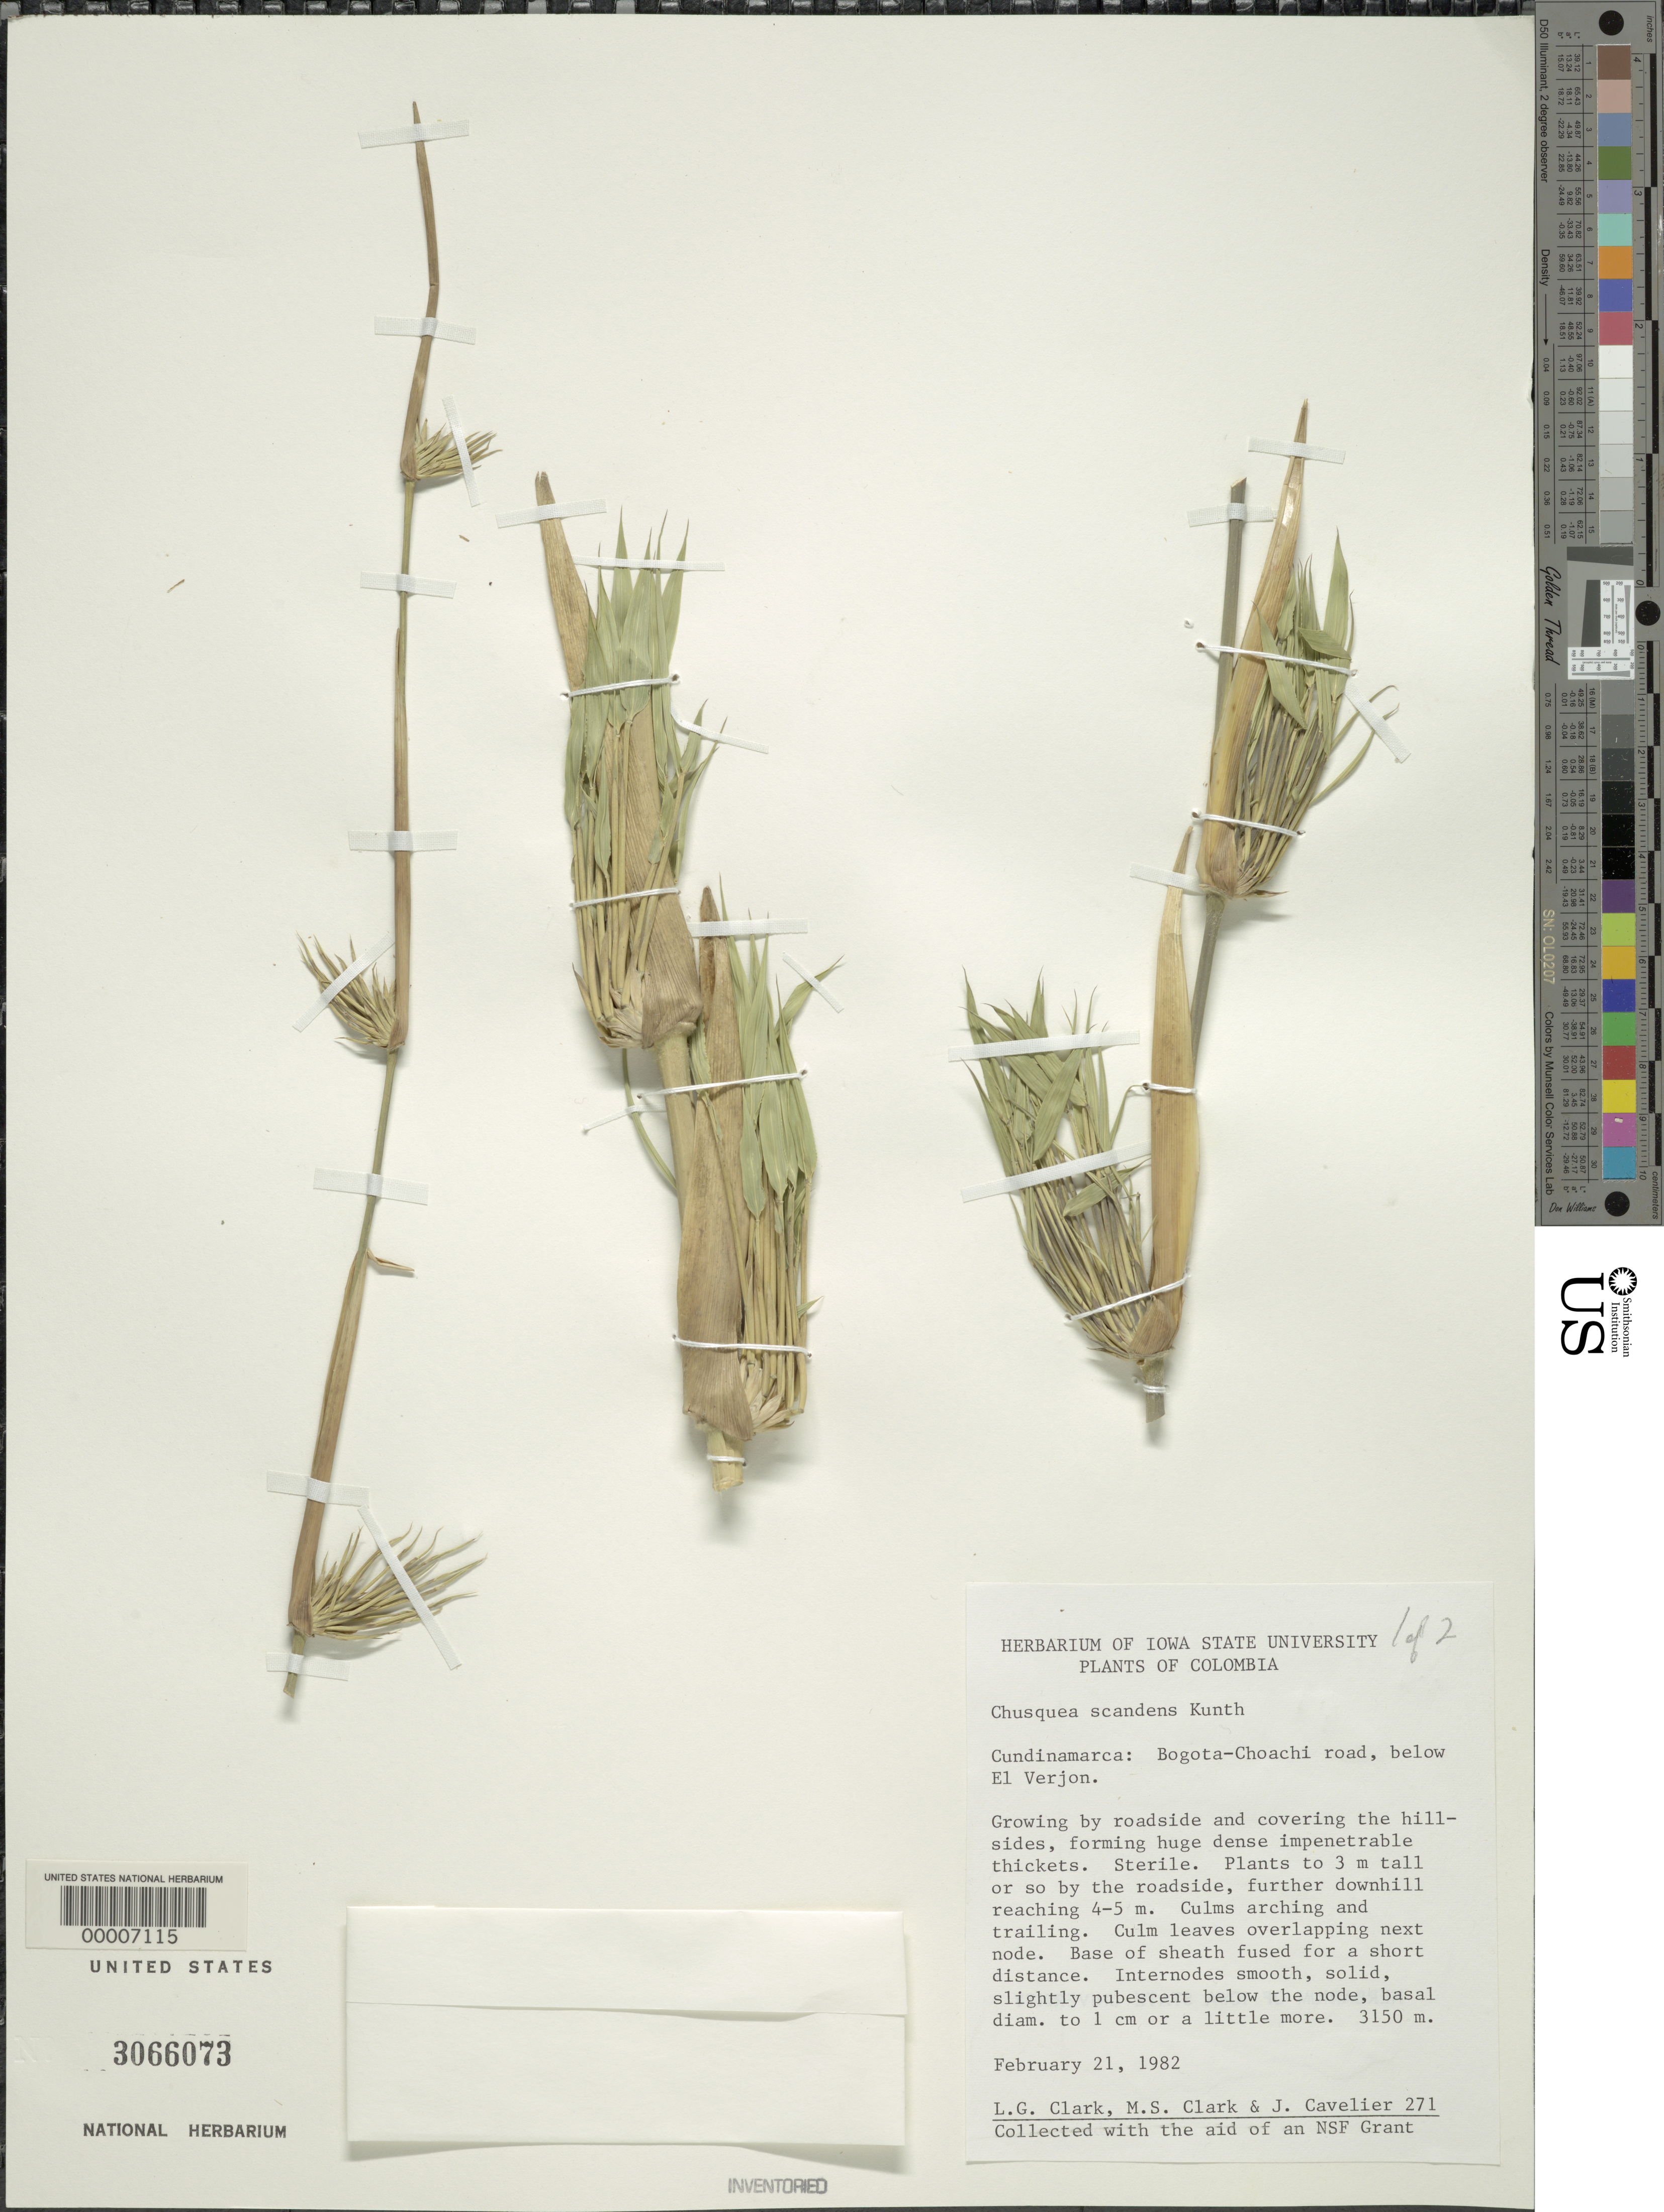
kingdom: Plantae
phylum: Tracheophyta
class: Liliopsida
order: Poales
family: Poaceae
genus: Chusquea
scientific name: Chusquea scandens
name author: Kunth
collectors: L. G. Clark, M. S. Clark & J. Cavelier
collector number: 271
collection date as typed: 21 Feb 1982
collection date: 1982-02-21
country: Colombia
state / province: Cundinamarca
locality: El Verjon, Bogota-Choachi road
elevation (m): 3150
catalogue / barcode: US 3066073